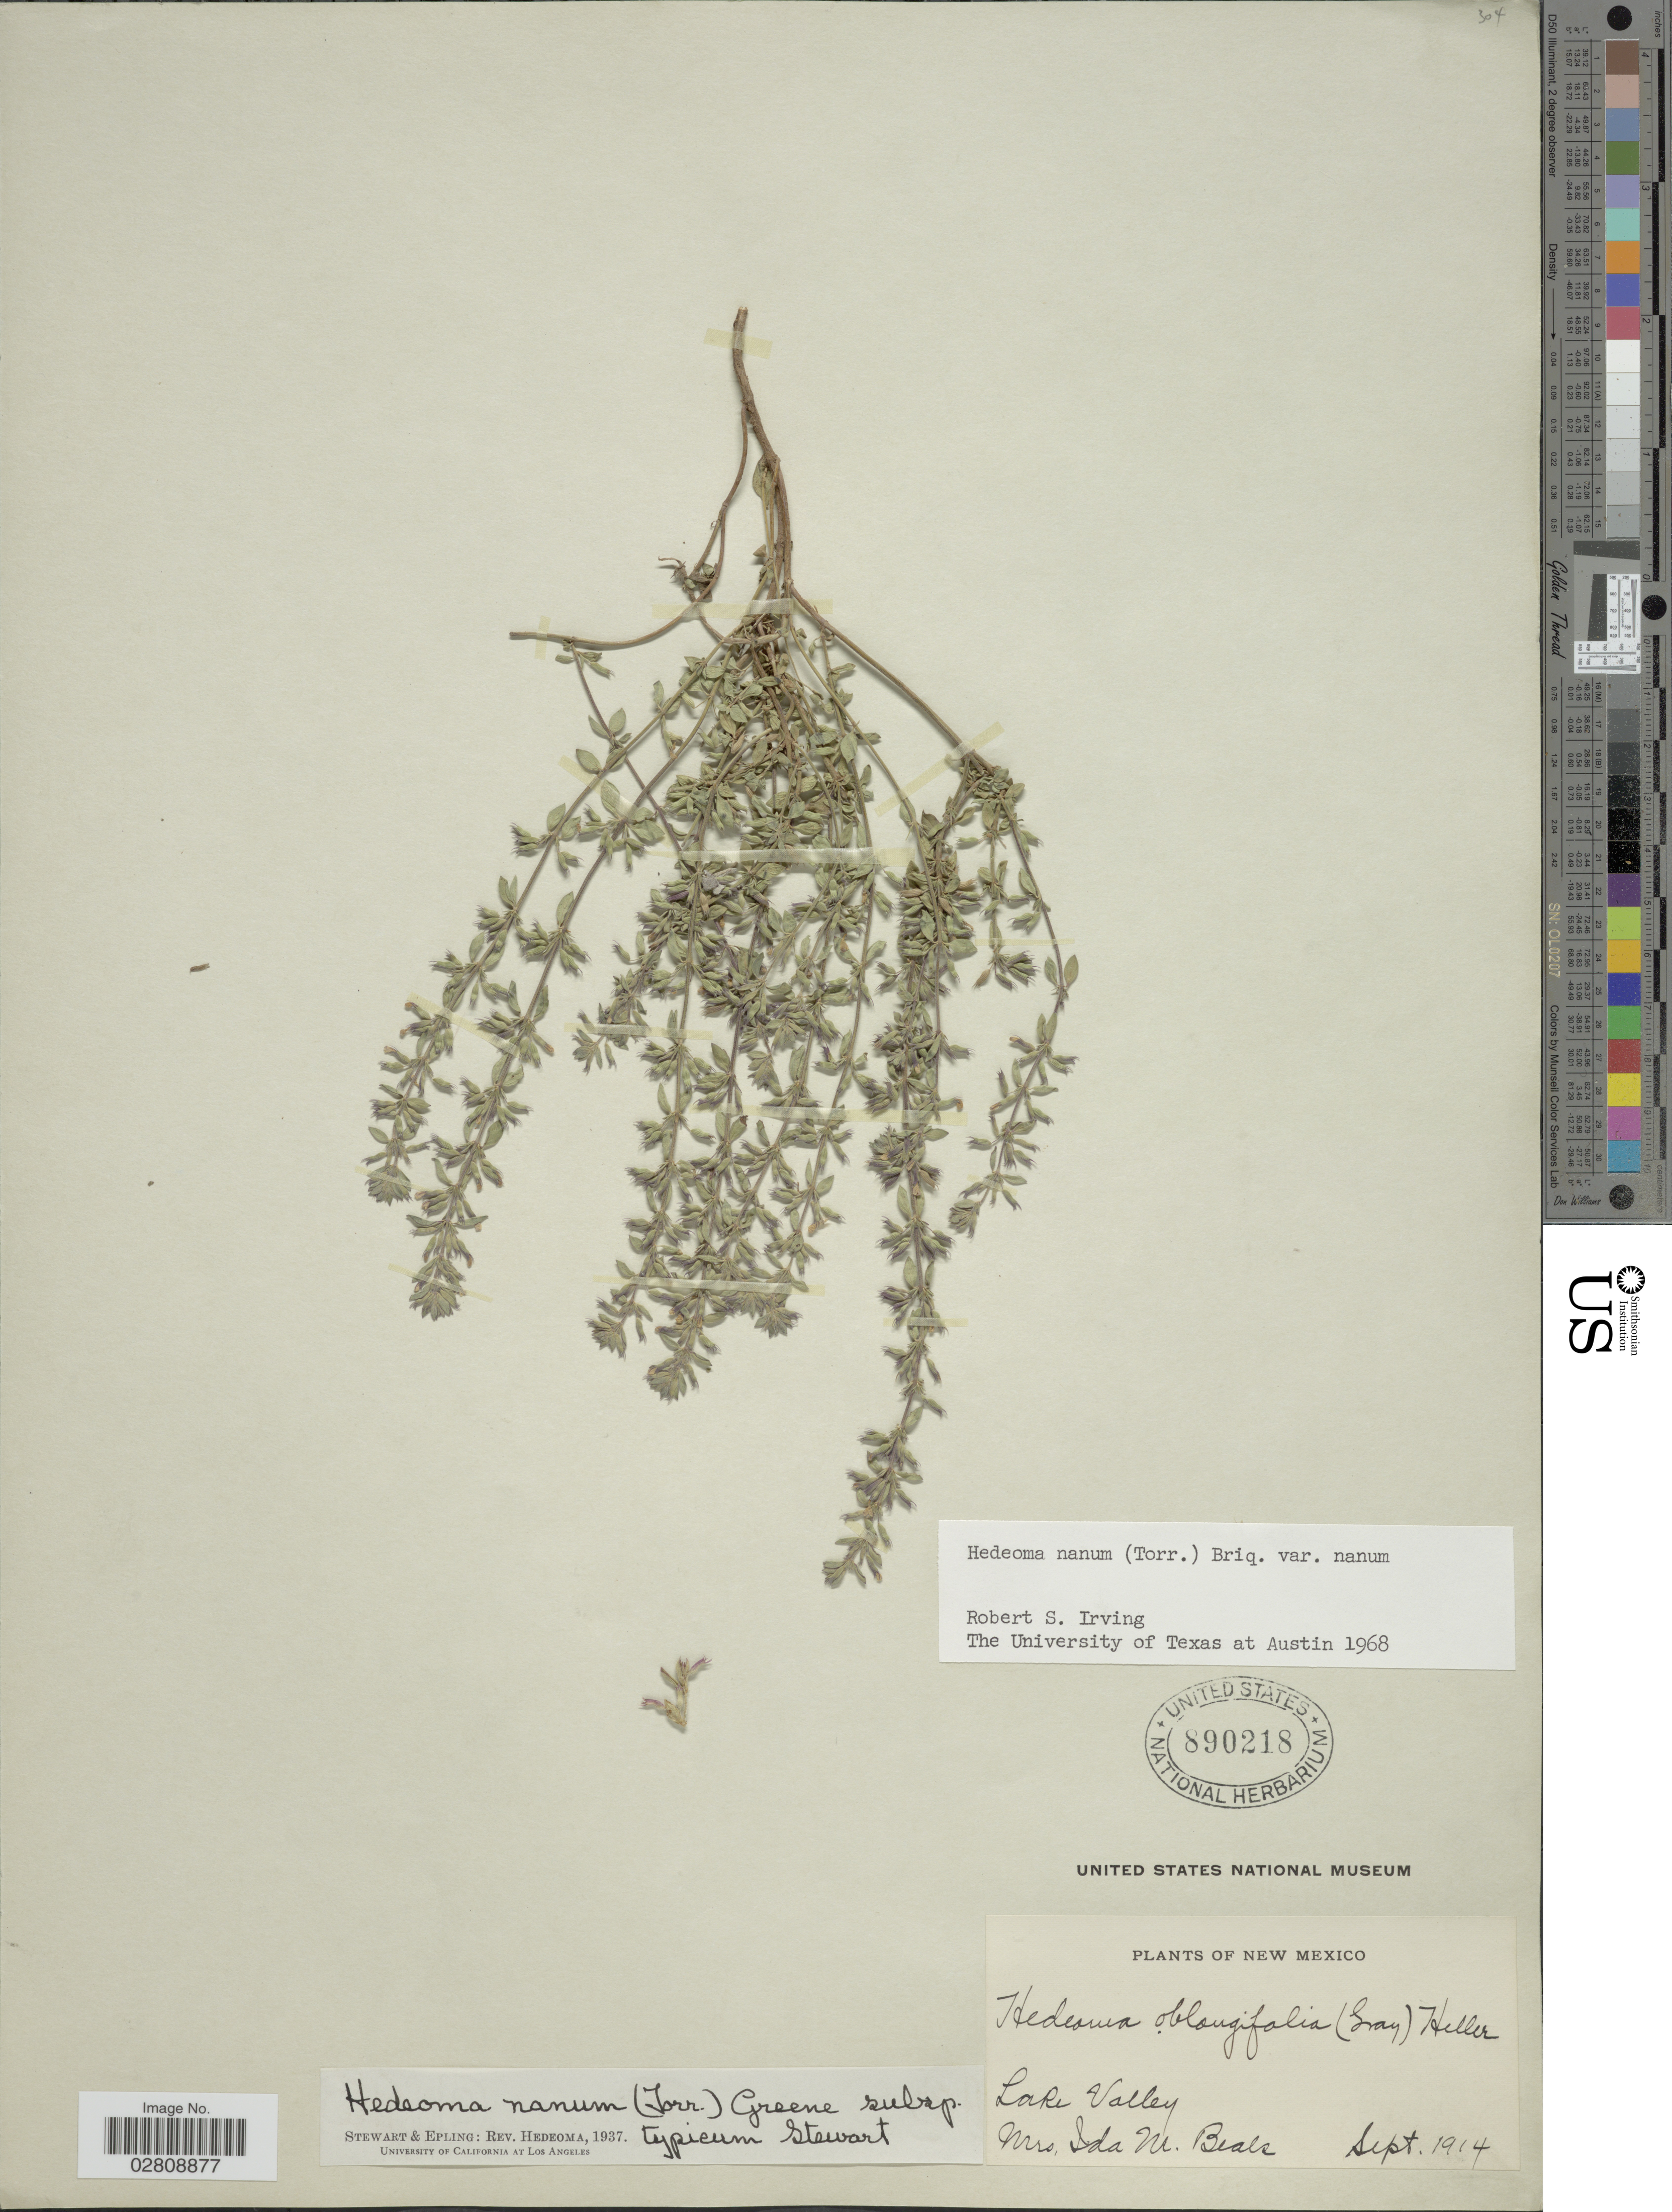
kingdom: Plantae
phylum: Tracheophyta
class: Magnoliopsida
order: Lamiales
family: Lamiaceae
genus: Hedeoma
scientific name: Hedeoma nana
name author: (Torr.) Briq.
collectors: I. M. Beals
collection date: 1914-09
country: United States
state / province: New Mexico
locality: LaKe Valley.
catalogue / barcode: US 890218